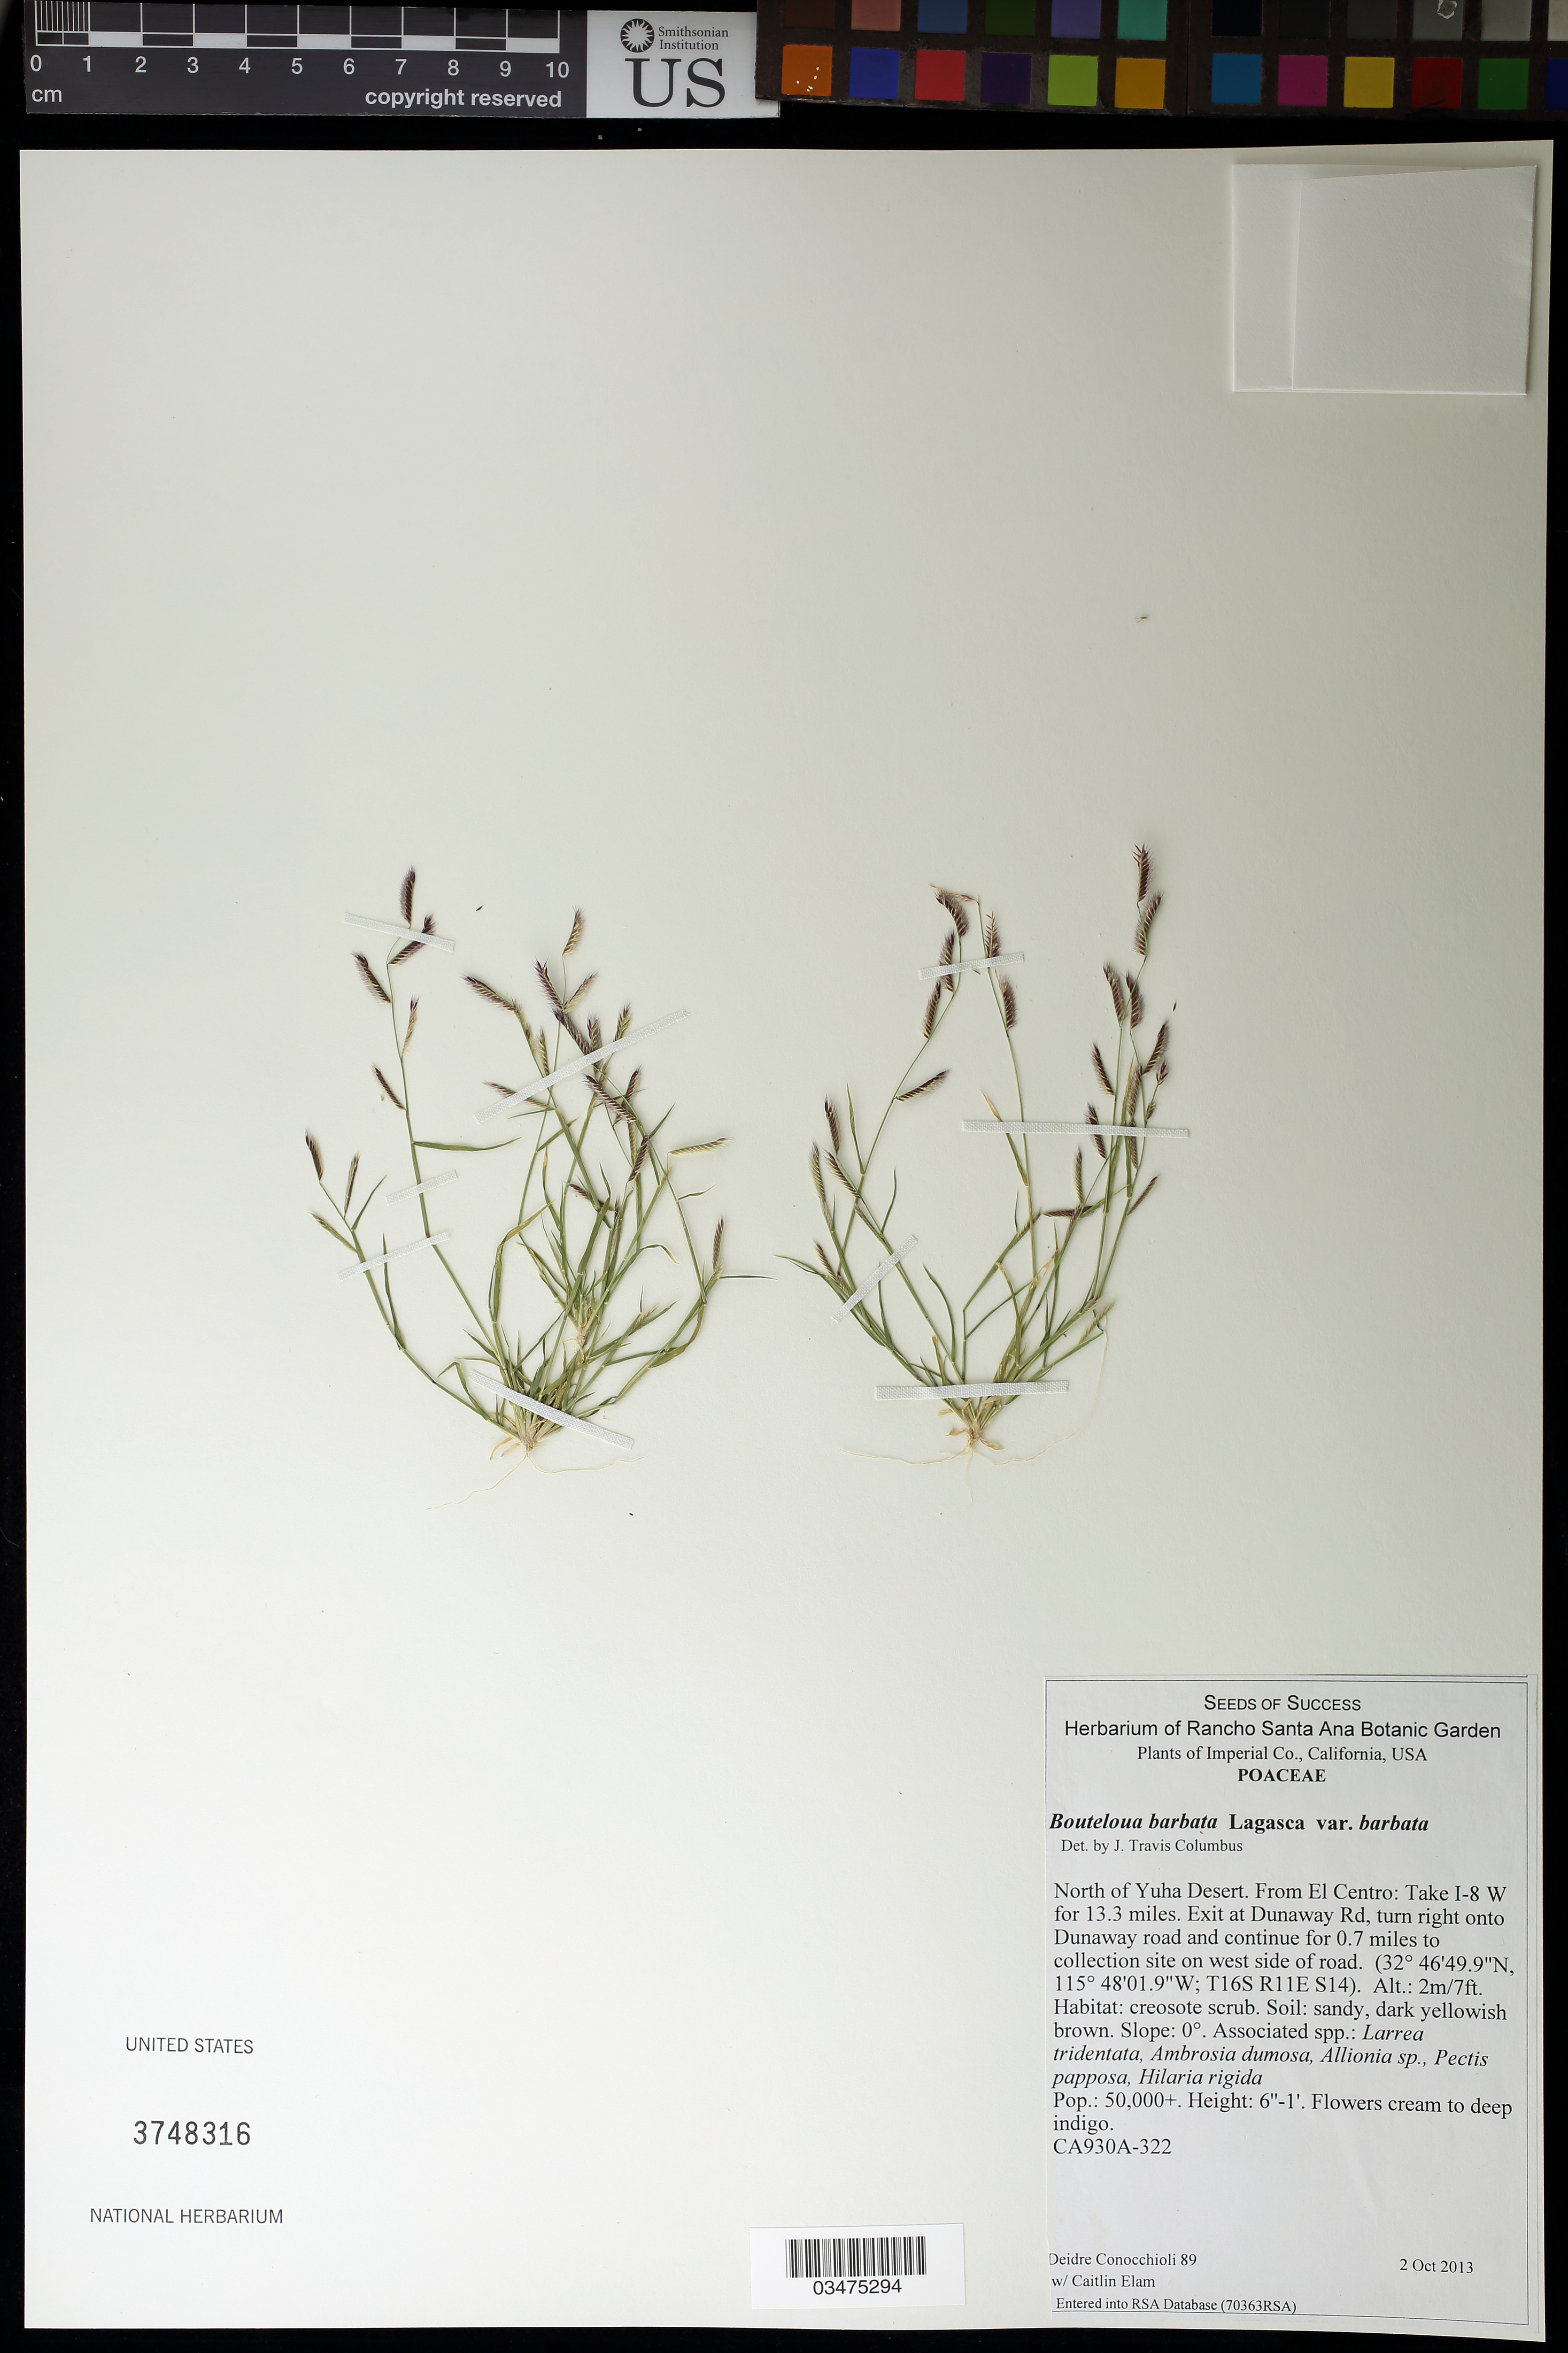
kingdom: Plantae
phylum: Tracheophyta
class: Liliopsida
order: Poales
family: Poaceae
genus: Bouteloua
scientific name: Bouteloua barbata var. barbata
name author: Lagger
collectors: D. Conocchioli & C. Elam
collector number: CA930A-322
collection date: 2013-10-02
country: United States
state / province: California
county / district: Imperial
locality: N of Yuha Desert. 7 mi. on Dunaway Rd.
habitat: Creosote scrub. Soil: sandy, dark yellowish brown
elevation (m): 2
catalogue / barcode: US 3748316